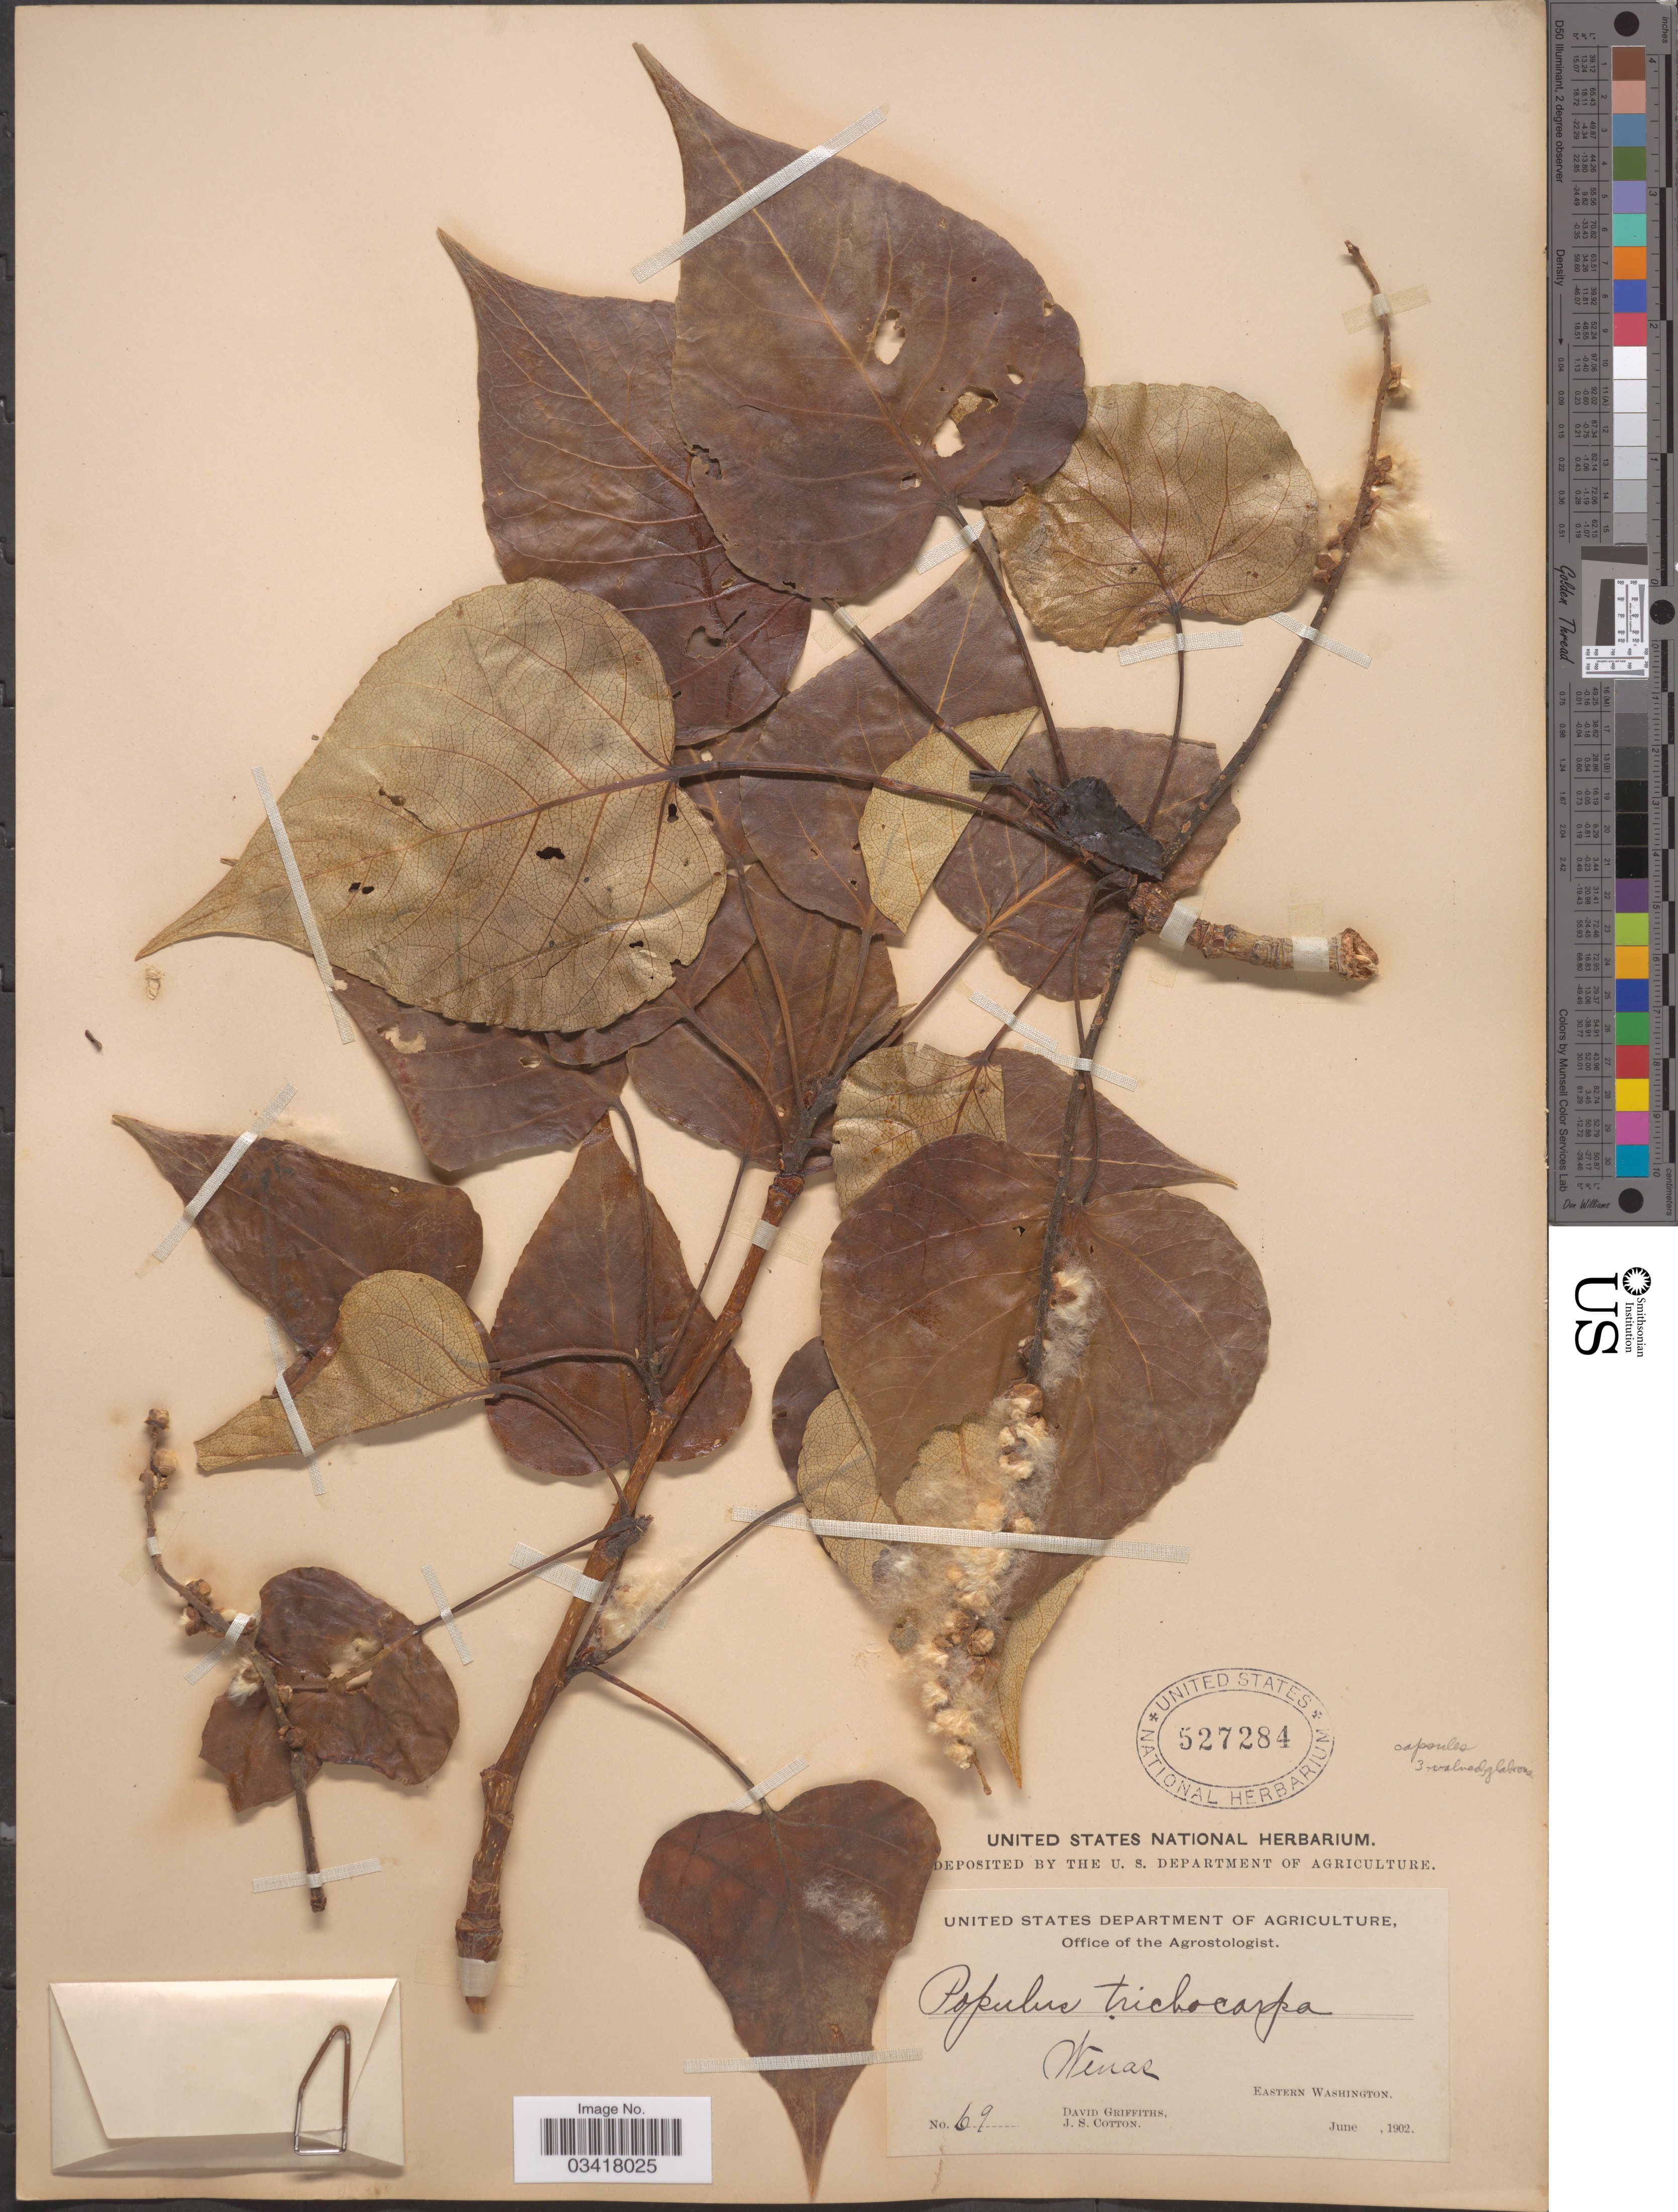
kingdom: Plantae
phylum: Tracheophyta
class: Magnoliopsida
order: Malpighiales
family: Salicaceae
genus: Populus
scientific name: Populus trichocarpa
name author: Torr. & A. Gray ex W. Hook.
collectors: D. Griffiths & J. S. Cotton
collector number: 69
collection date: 1902-06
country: United States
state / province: Washington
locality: Wenas, Eastern Washington.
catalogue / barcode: US 527284